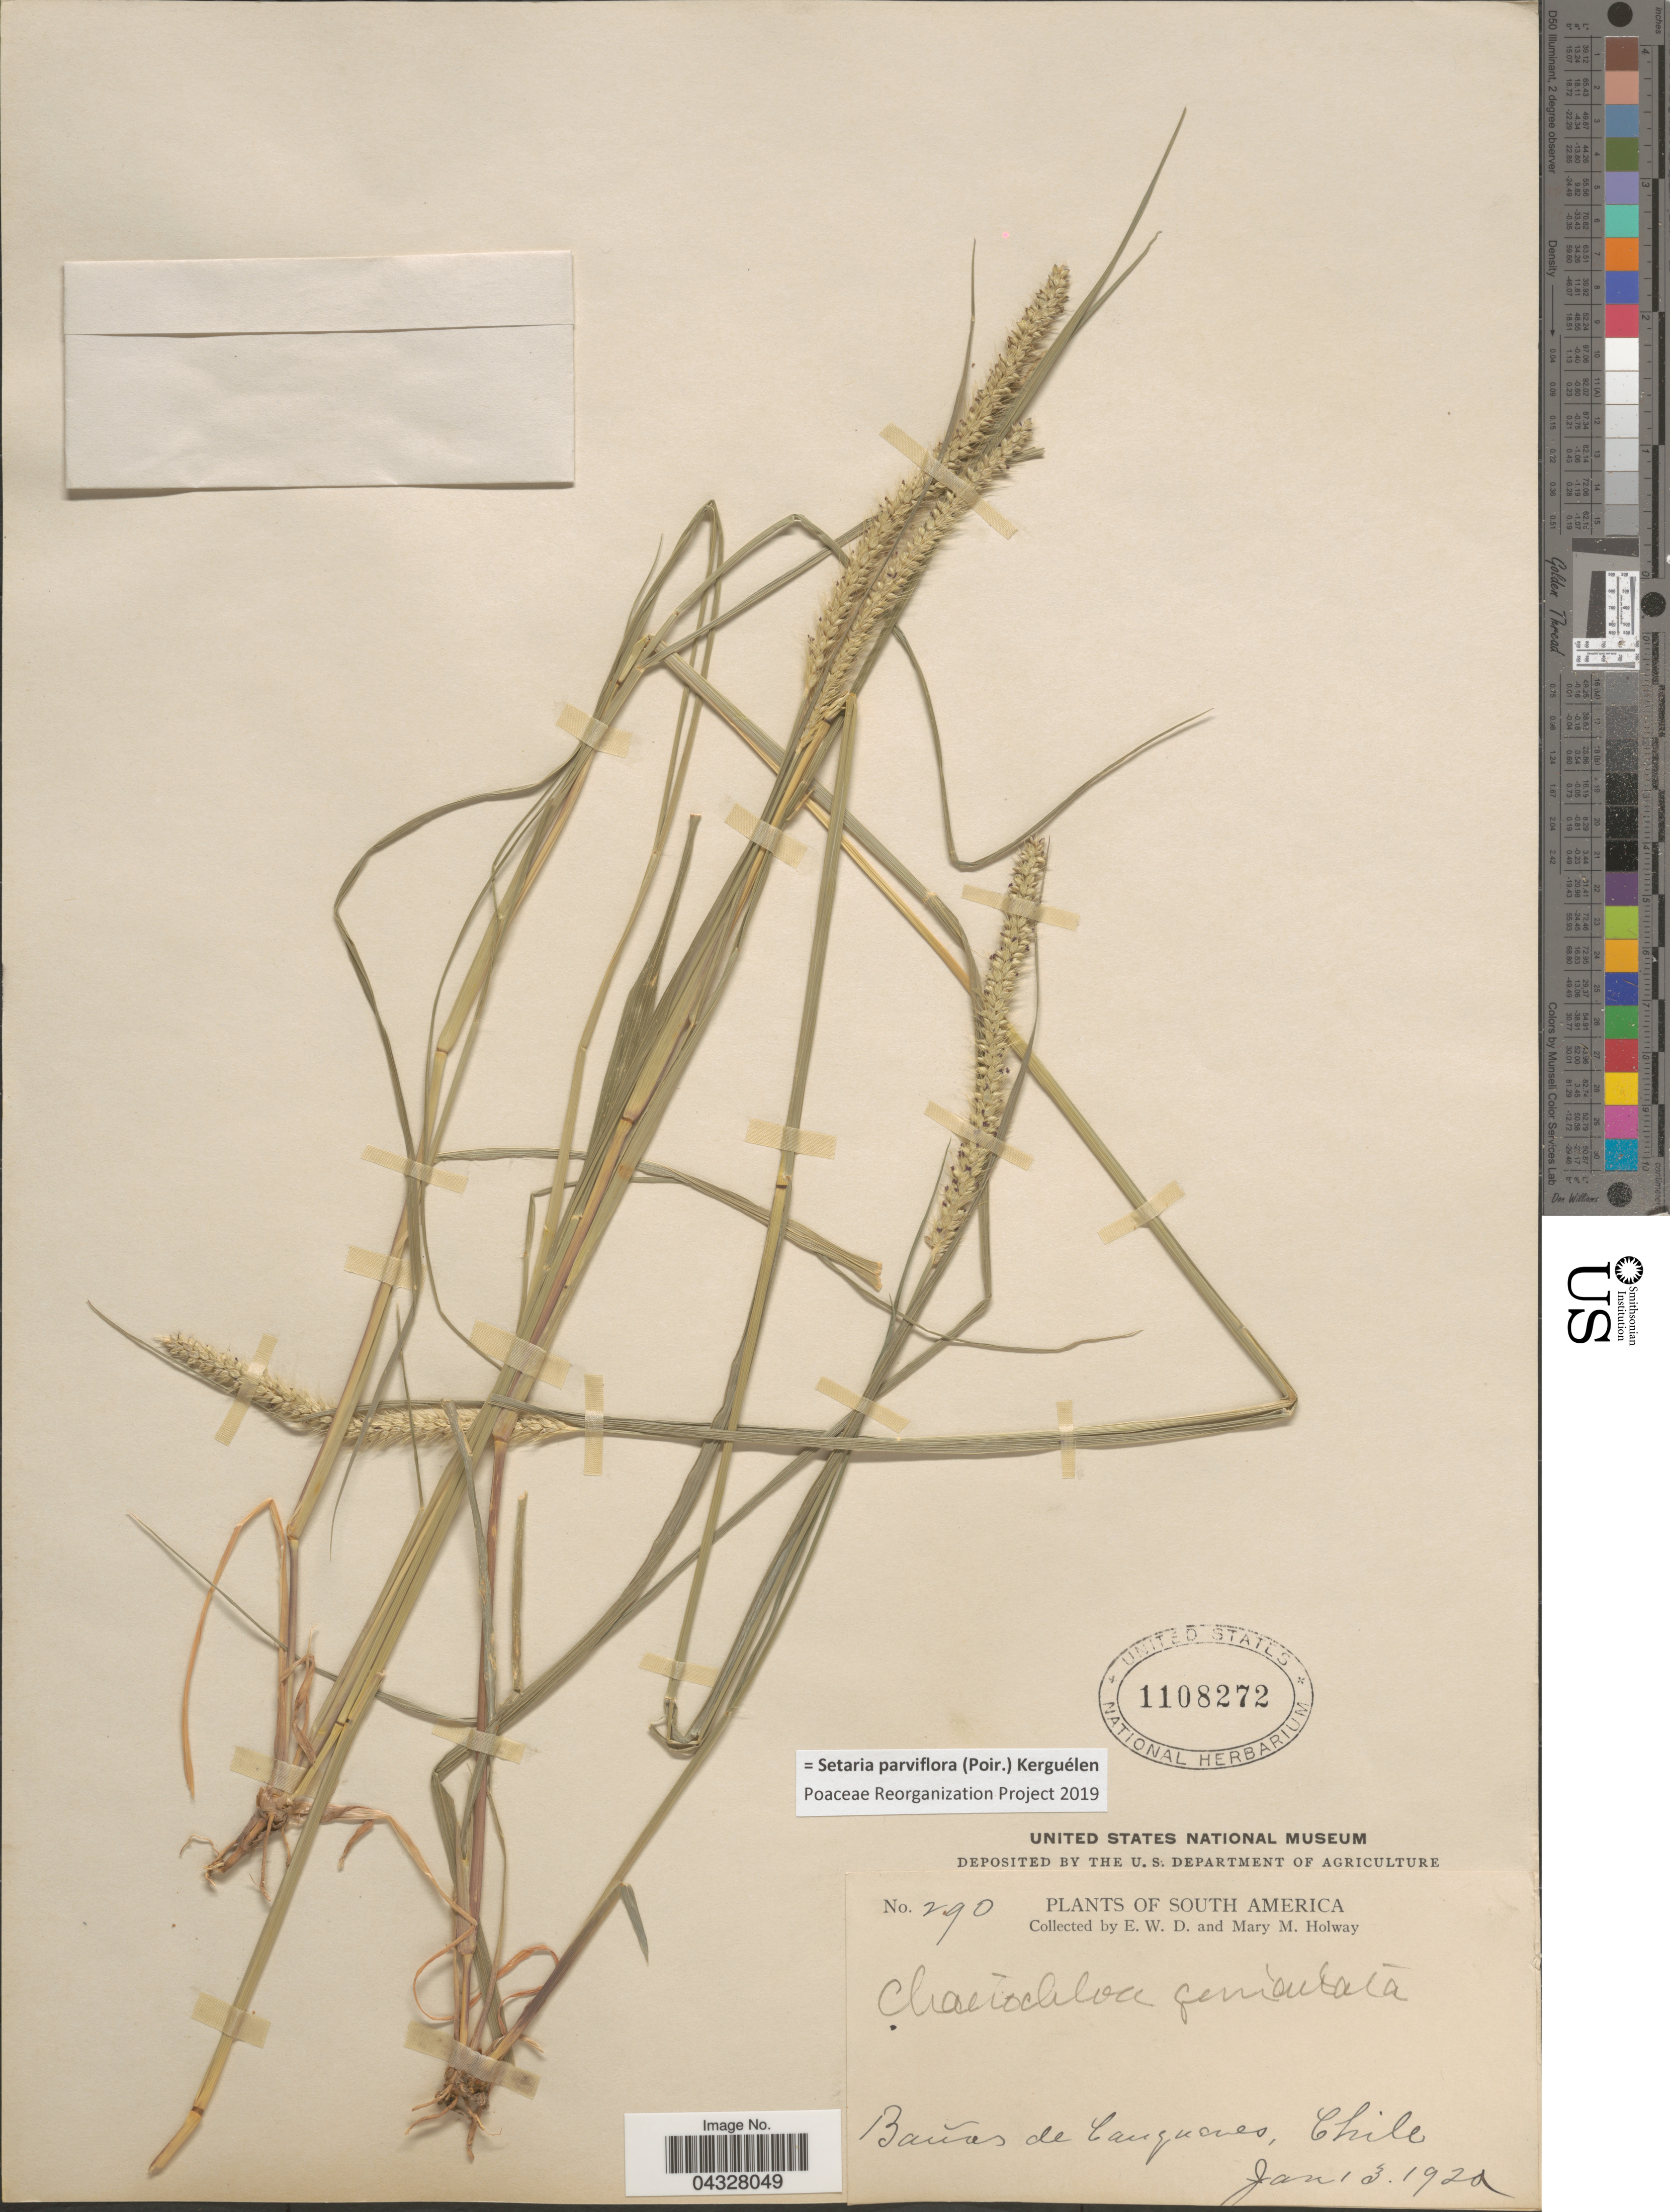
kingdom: Plantae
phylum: Tracheophyta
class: Liliopsida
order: Poales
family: Poaceae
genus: Setaria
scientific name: Setaria parviflora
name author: (Poir.) Kerguélen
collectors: E. W. D. Holway & M. M. Holway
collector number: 290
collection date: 1920-01-13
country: Chile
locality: Baños de Cauquenes.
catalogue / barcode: US 1108272